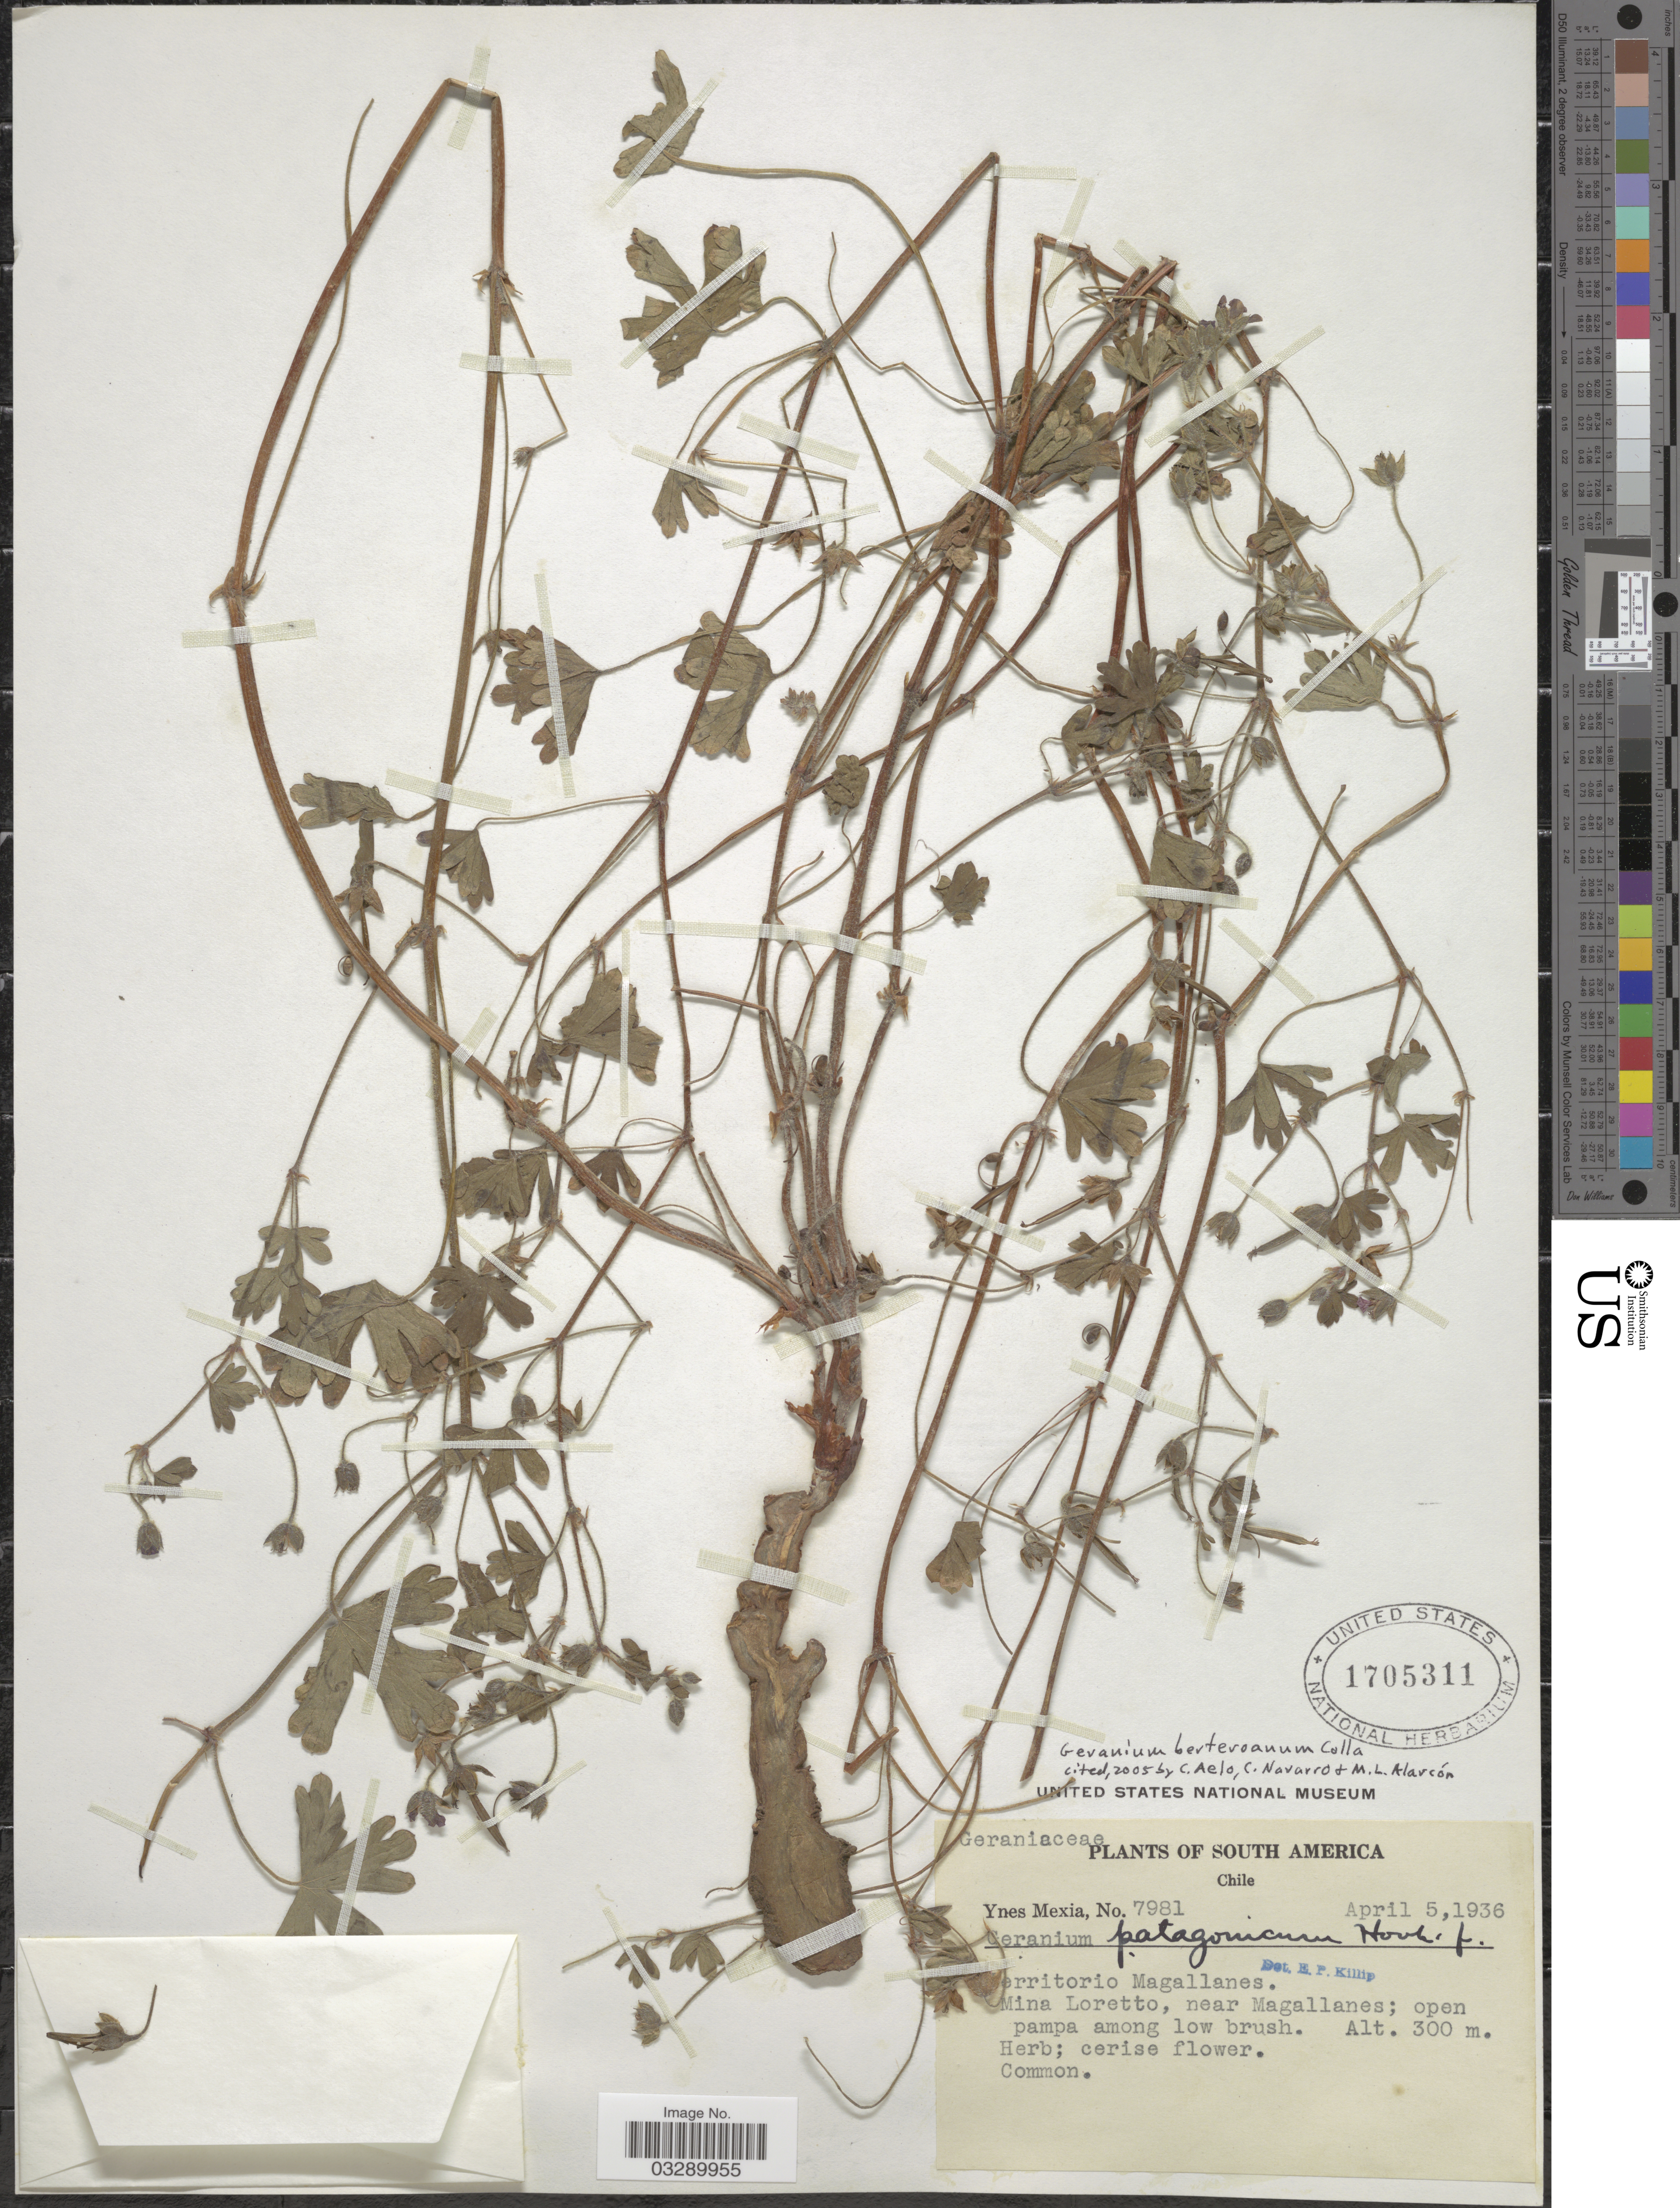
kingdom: Plantae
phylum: Tracheophyta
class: Magnoliopsida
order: Geraniales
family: Geraniaceae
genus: Geranium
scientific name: Geranium berteroanum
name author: Colla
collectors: Y. Mexia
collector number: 7981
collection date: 1936-04-05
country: Chile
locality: Territorio Magallanes. Mina Loretto, near Magallanes.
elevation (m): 300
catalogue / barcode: US 1705311